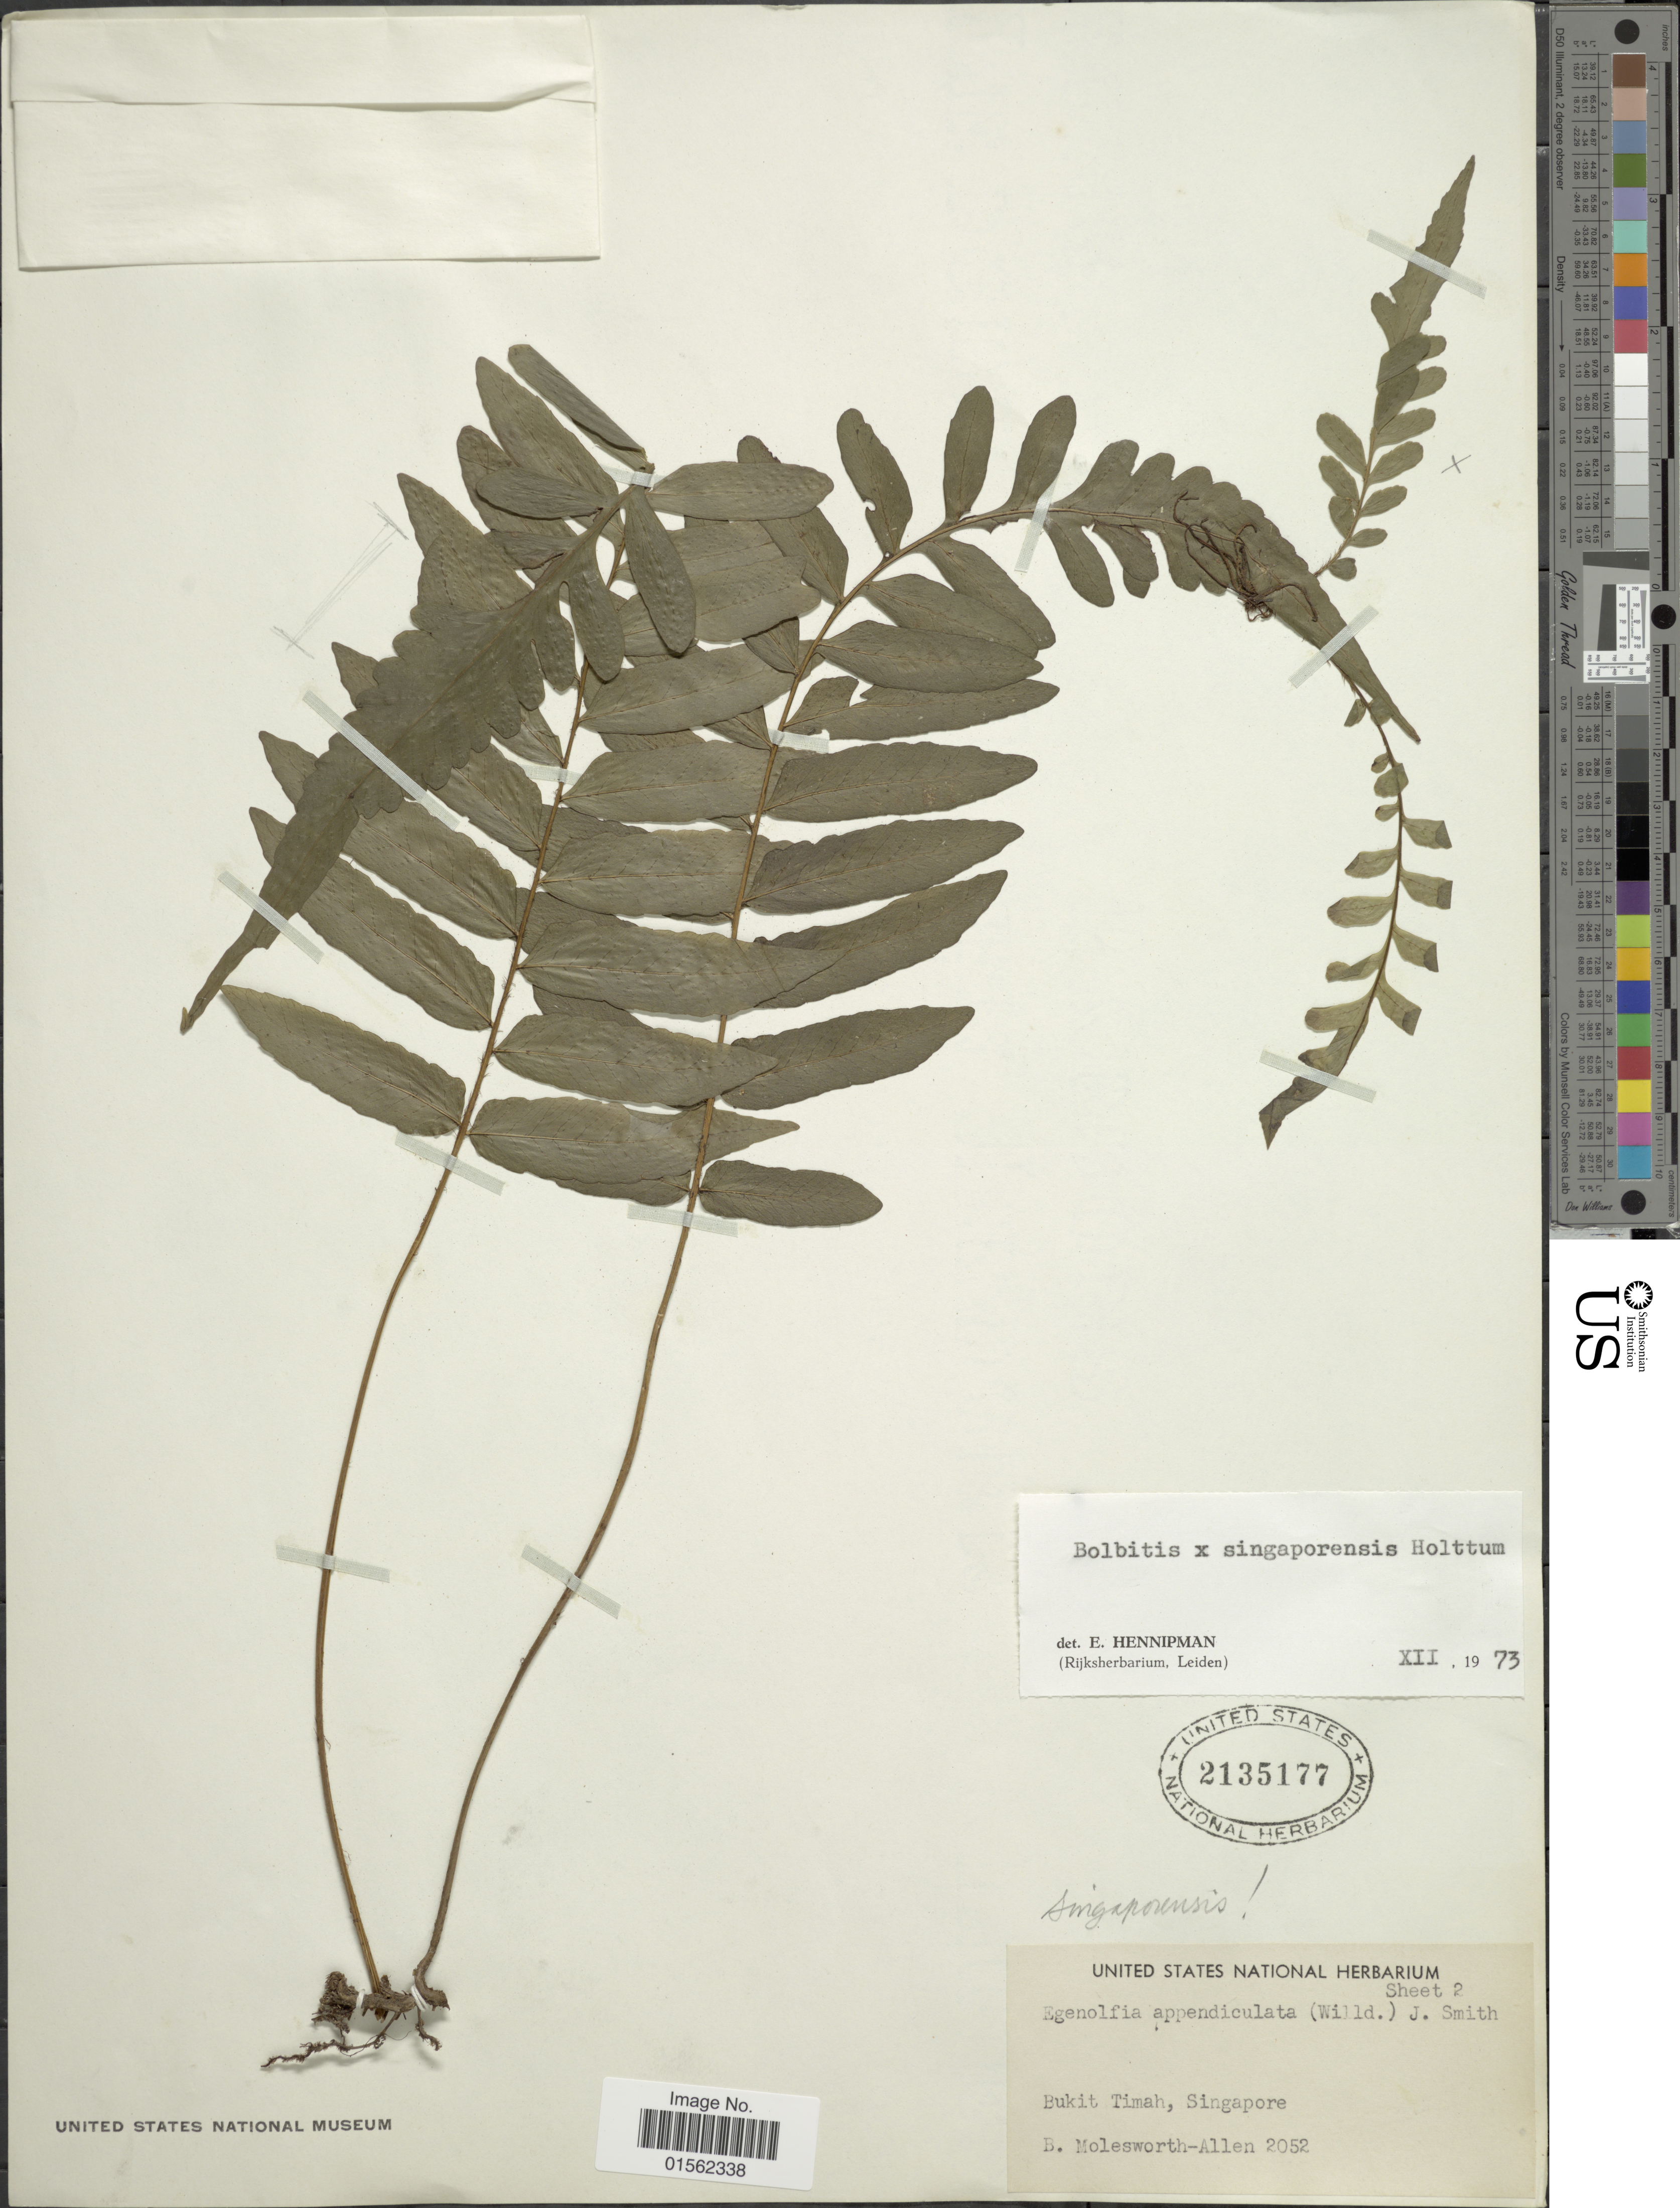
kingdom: Plantae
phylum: Tracheophyta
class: Polypodiopsida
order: Polypodiales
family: Dryopteridaceae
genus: Bolbitis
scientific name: Bolbitis singaporensis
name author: Holttum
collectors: B. E. G. Molesworth-Allen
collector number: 2052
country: Singapore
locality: Bukit Timah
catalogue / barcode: US 2135177